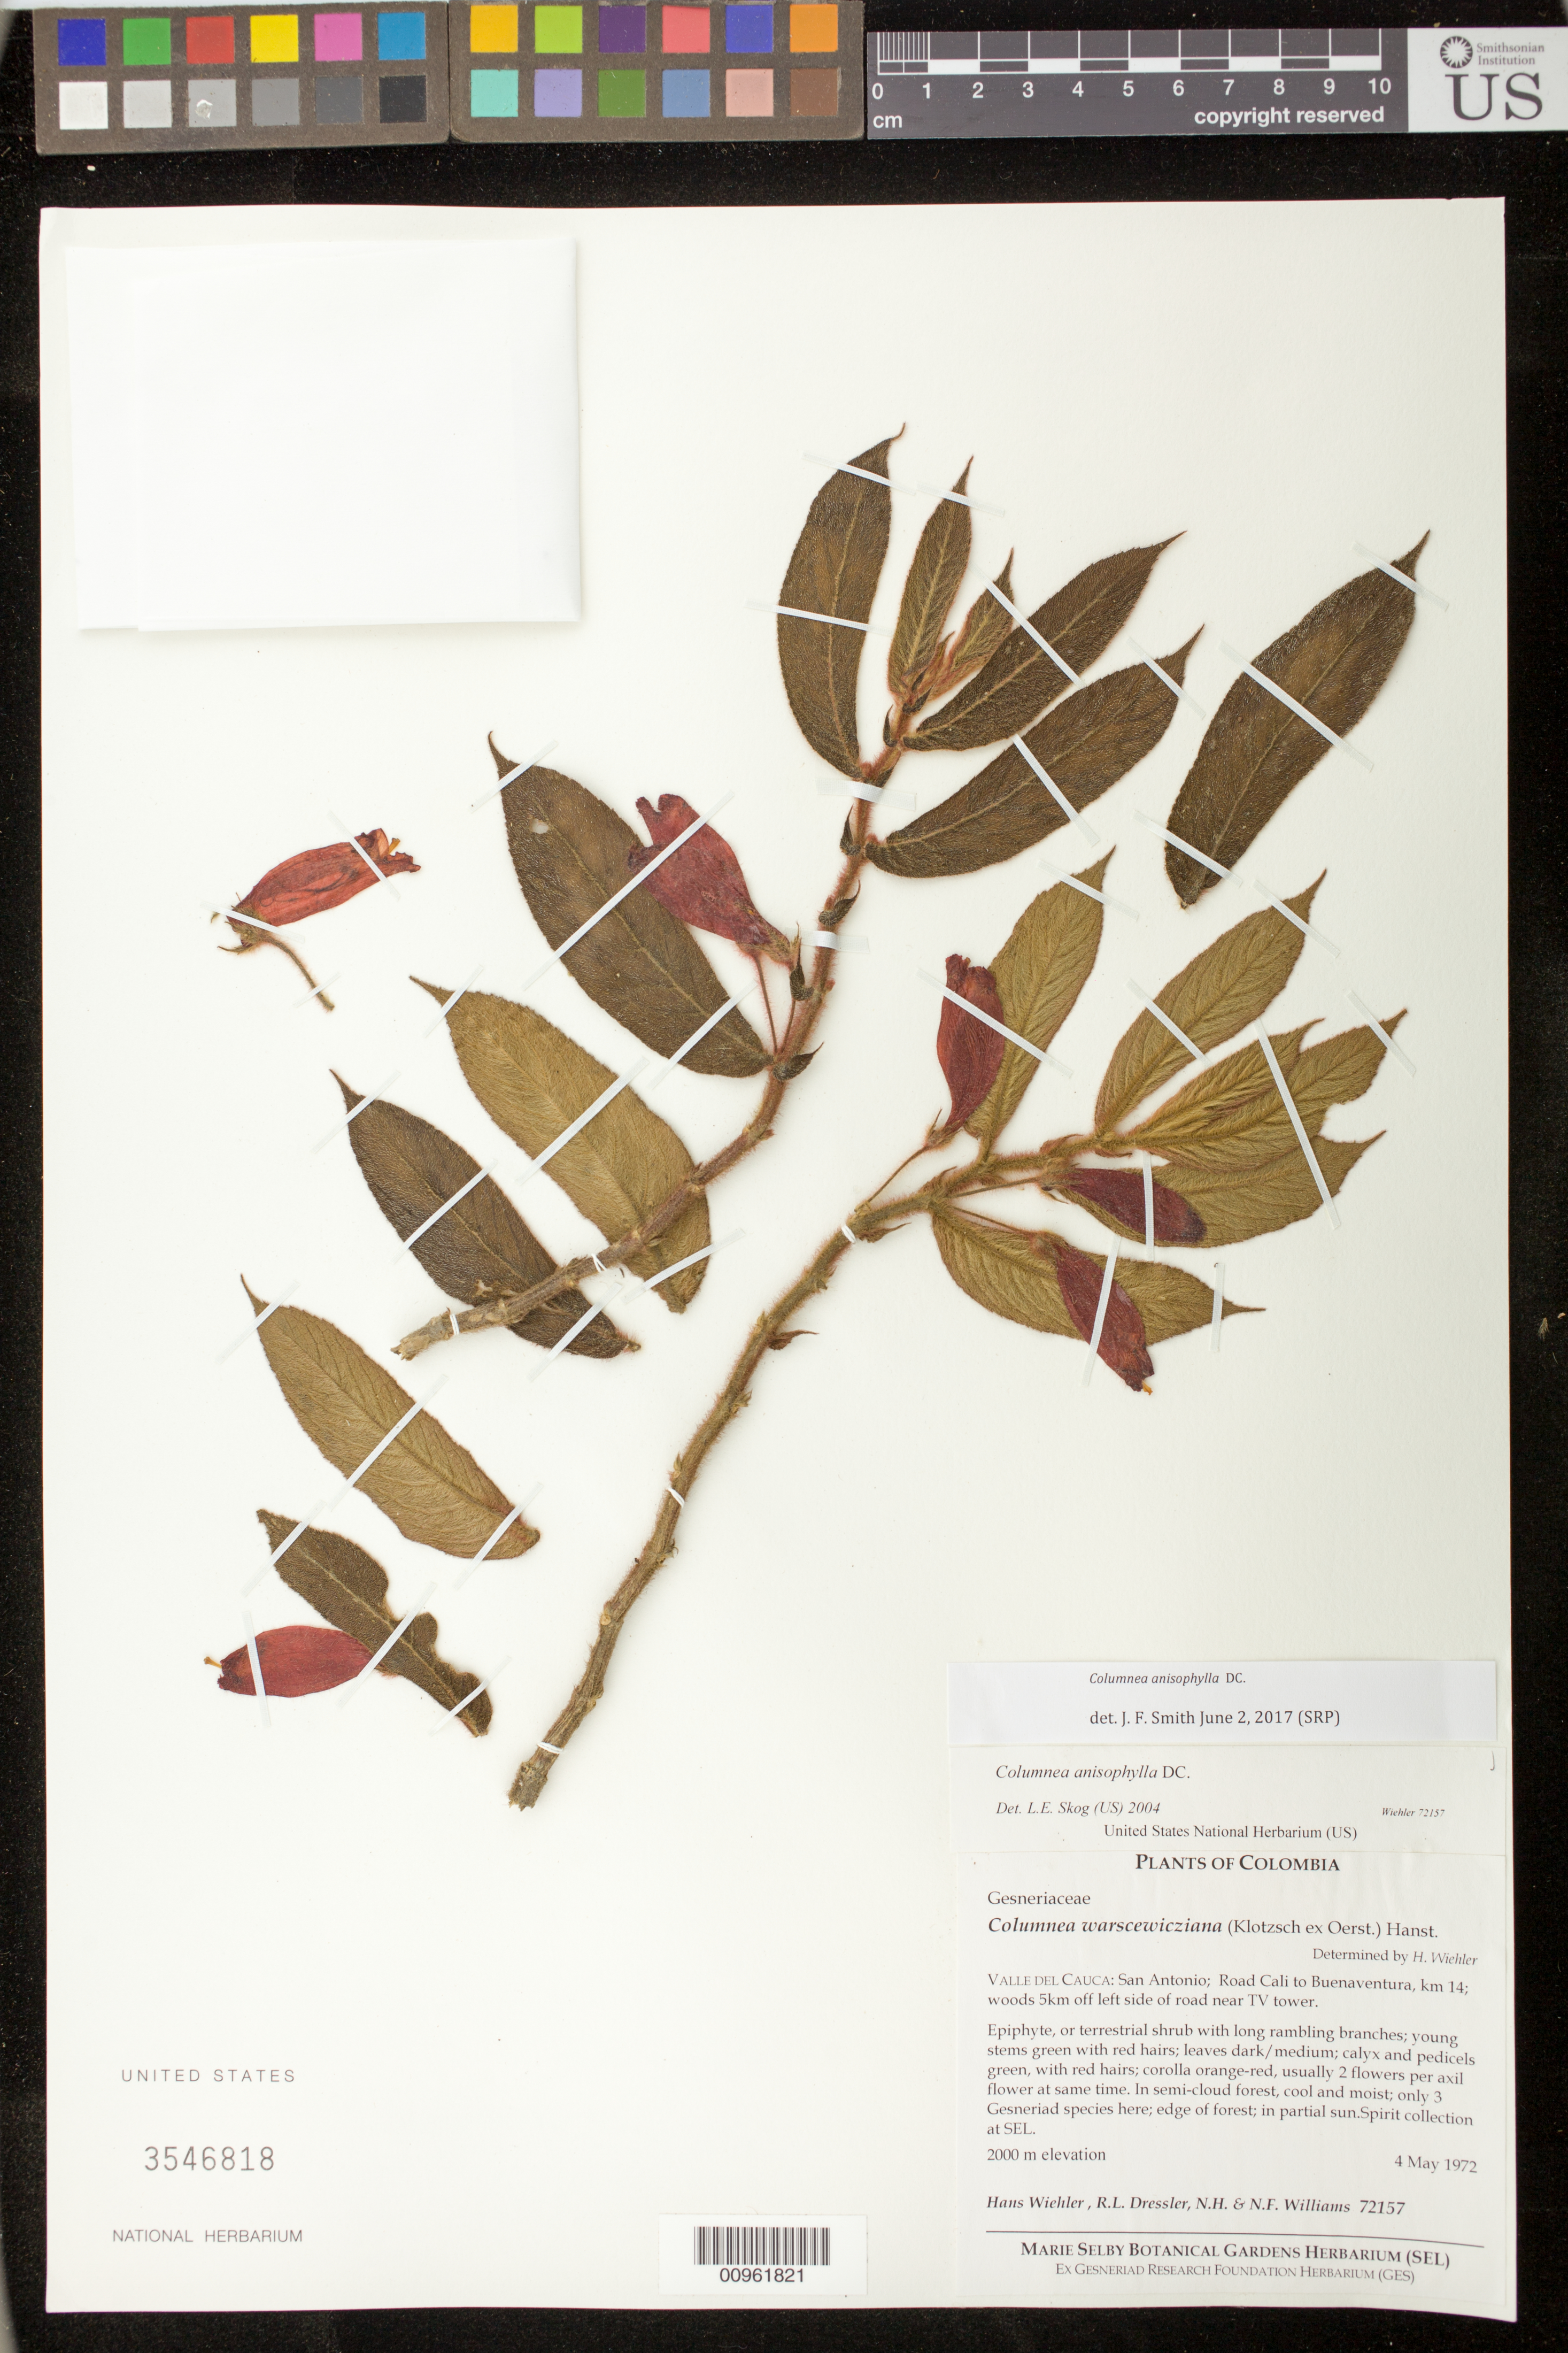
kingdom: Plantae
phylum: Tracheophyta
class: Magnoliopsida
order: Lamiales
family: Gesneriaceae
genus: Columnea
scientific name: Columnea anisophylla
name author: DC.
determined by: Skog, Laurence E.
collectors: H. J. Wiehler, R. Dressler, N. H. Williams & N. Williams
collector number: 72157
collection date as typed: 04 May 1972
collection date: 1972-05-04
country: Colombia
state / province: Valle del Cauca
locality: Valle del Cauca: San Antonio; road Cali to Buenaventura, km 14; woods 5 km off left side of road near TV tower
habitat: in semi-cloud forest, cool and moist, edge of forest, in partial sun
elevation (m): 2000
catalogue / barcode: US 3546818